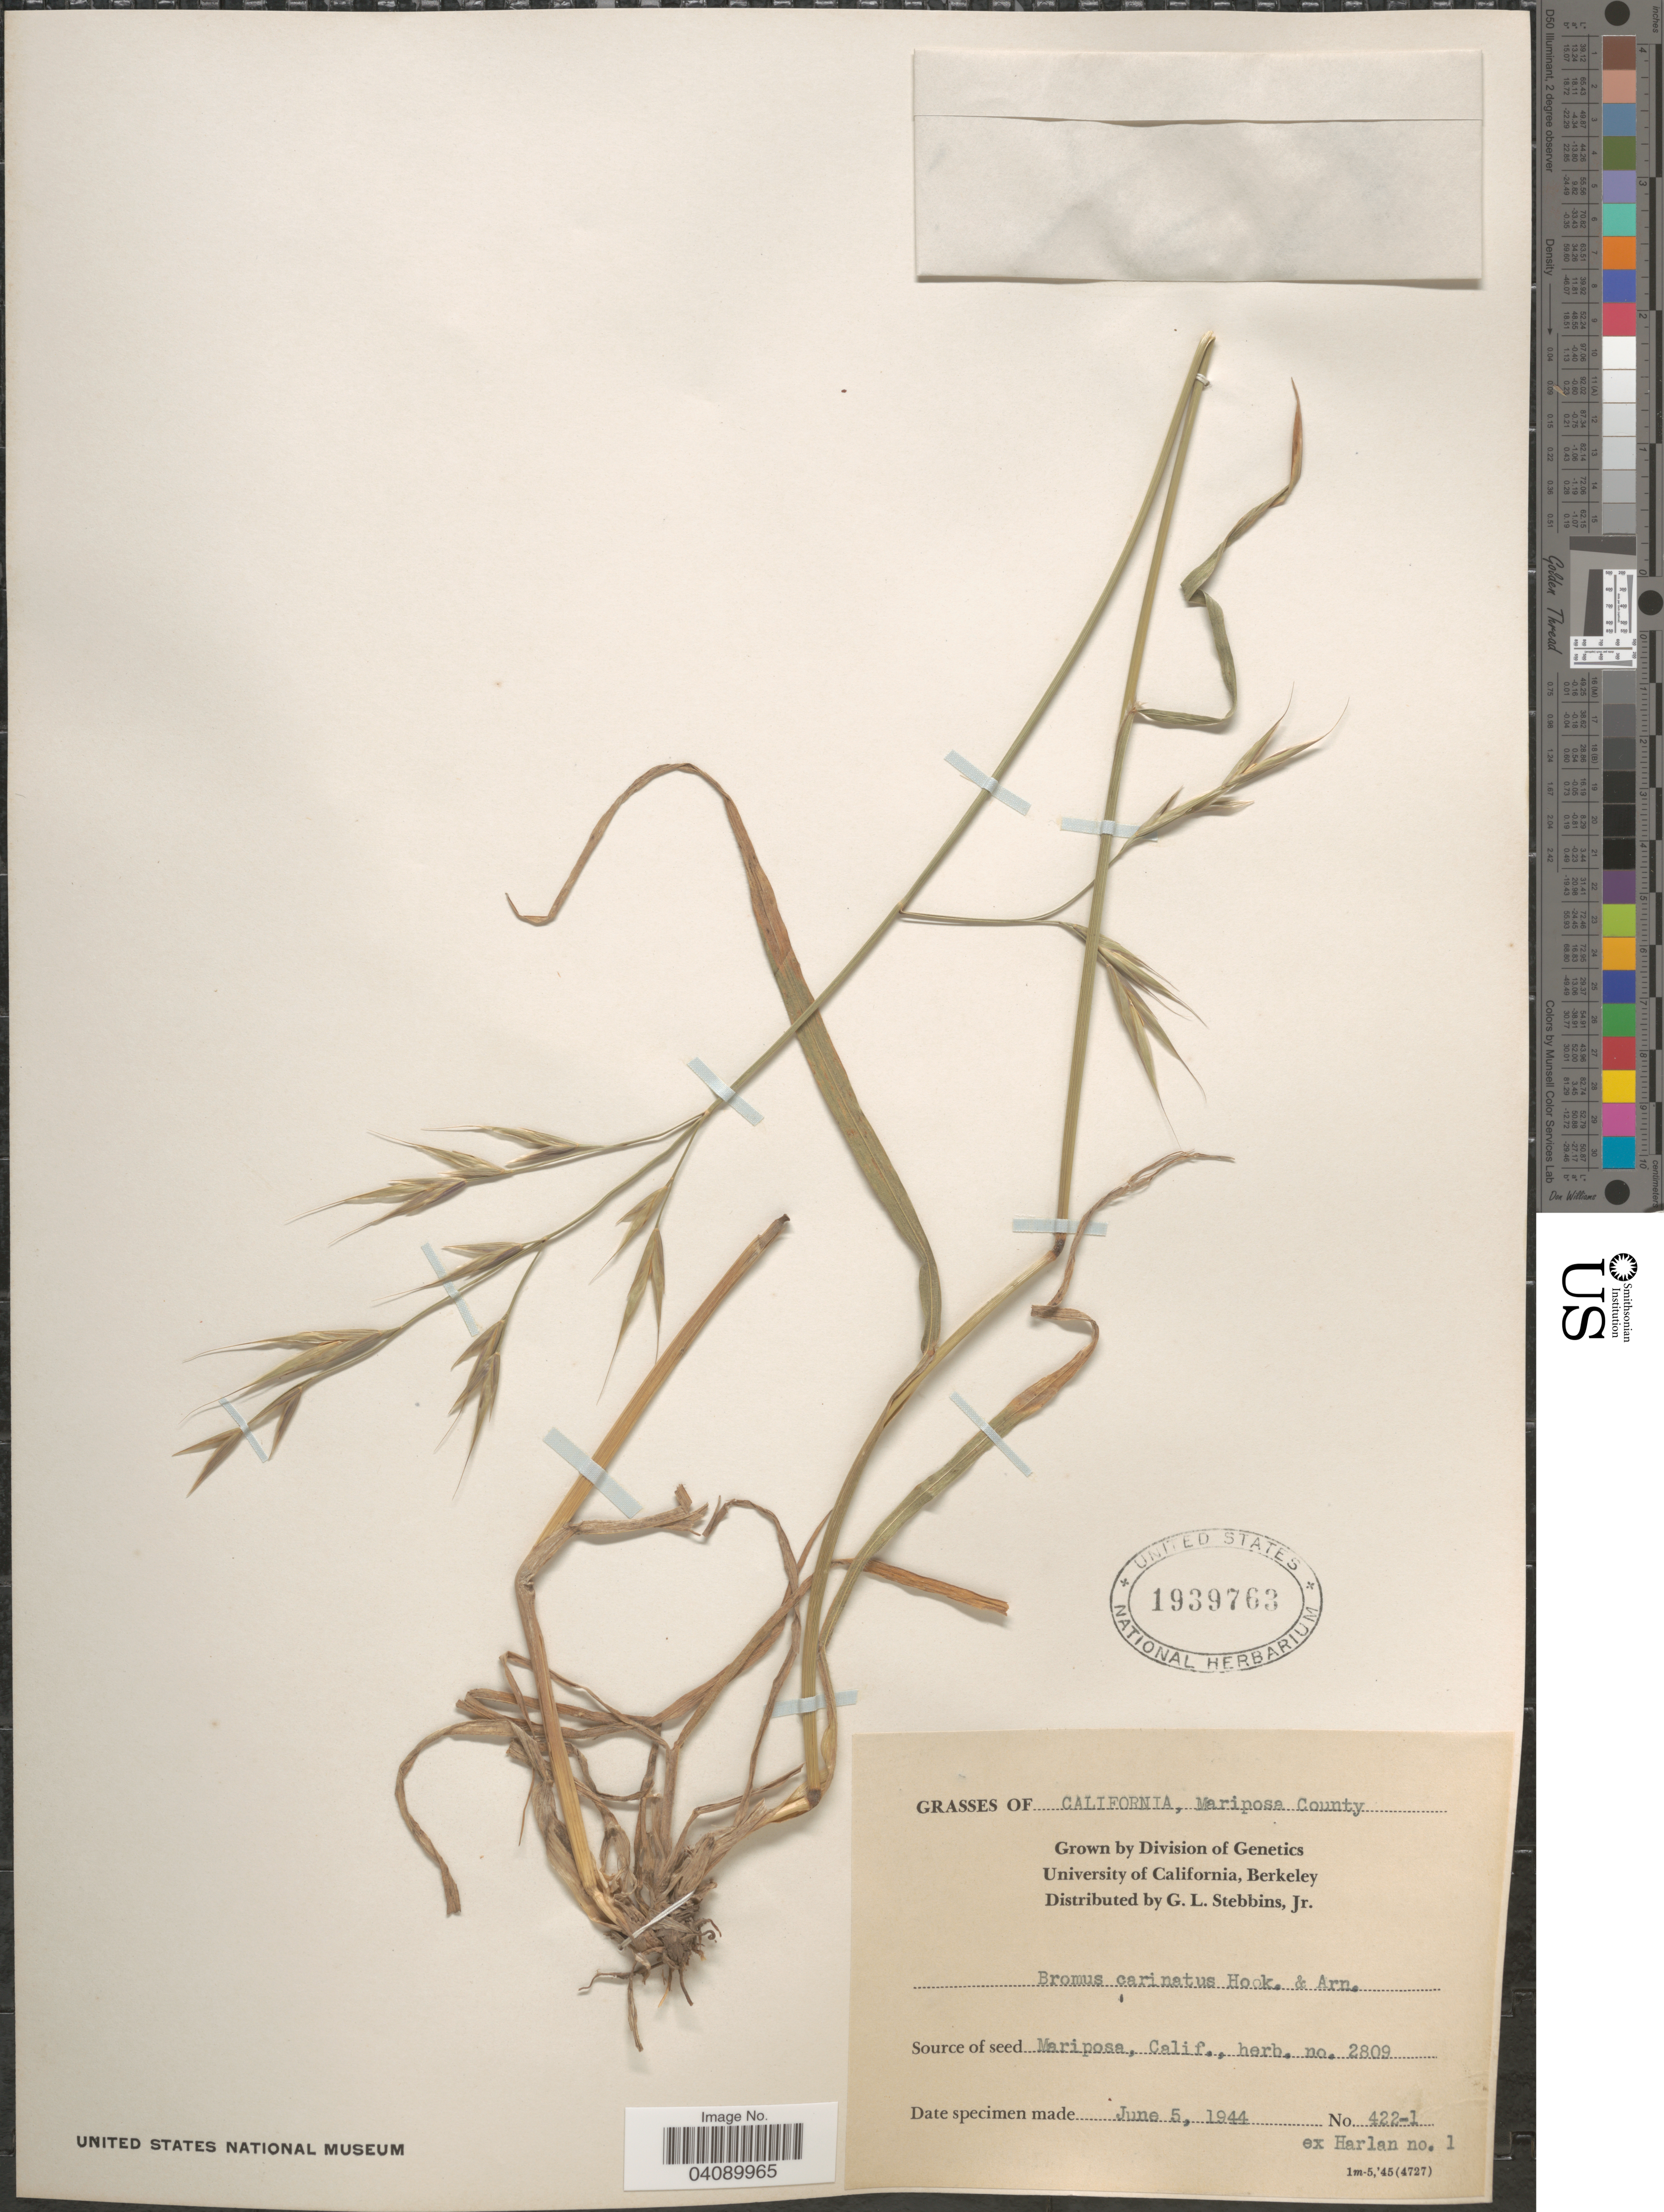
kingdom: Plantae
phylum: Tracheophyta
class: Liliopsida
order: Poales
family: Poaceae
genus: Bromus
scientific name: Bromus sp.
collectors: G. L. Stebbins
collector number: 422-1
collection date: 1944-06-05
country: United States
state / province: California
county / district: Alameda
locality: Grown by Division of Genetics. University of California, Berkeley.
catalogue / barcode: US 1939763